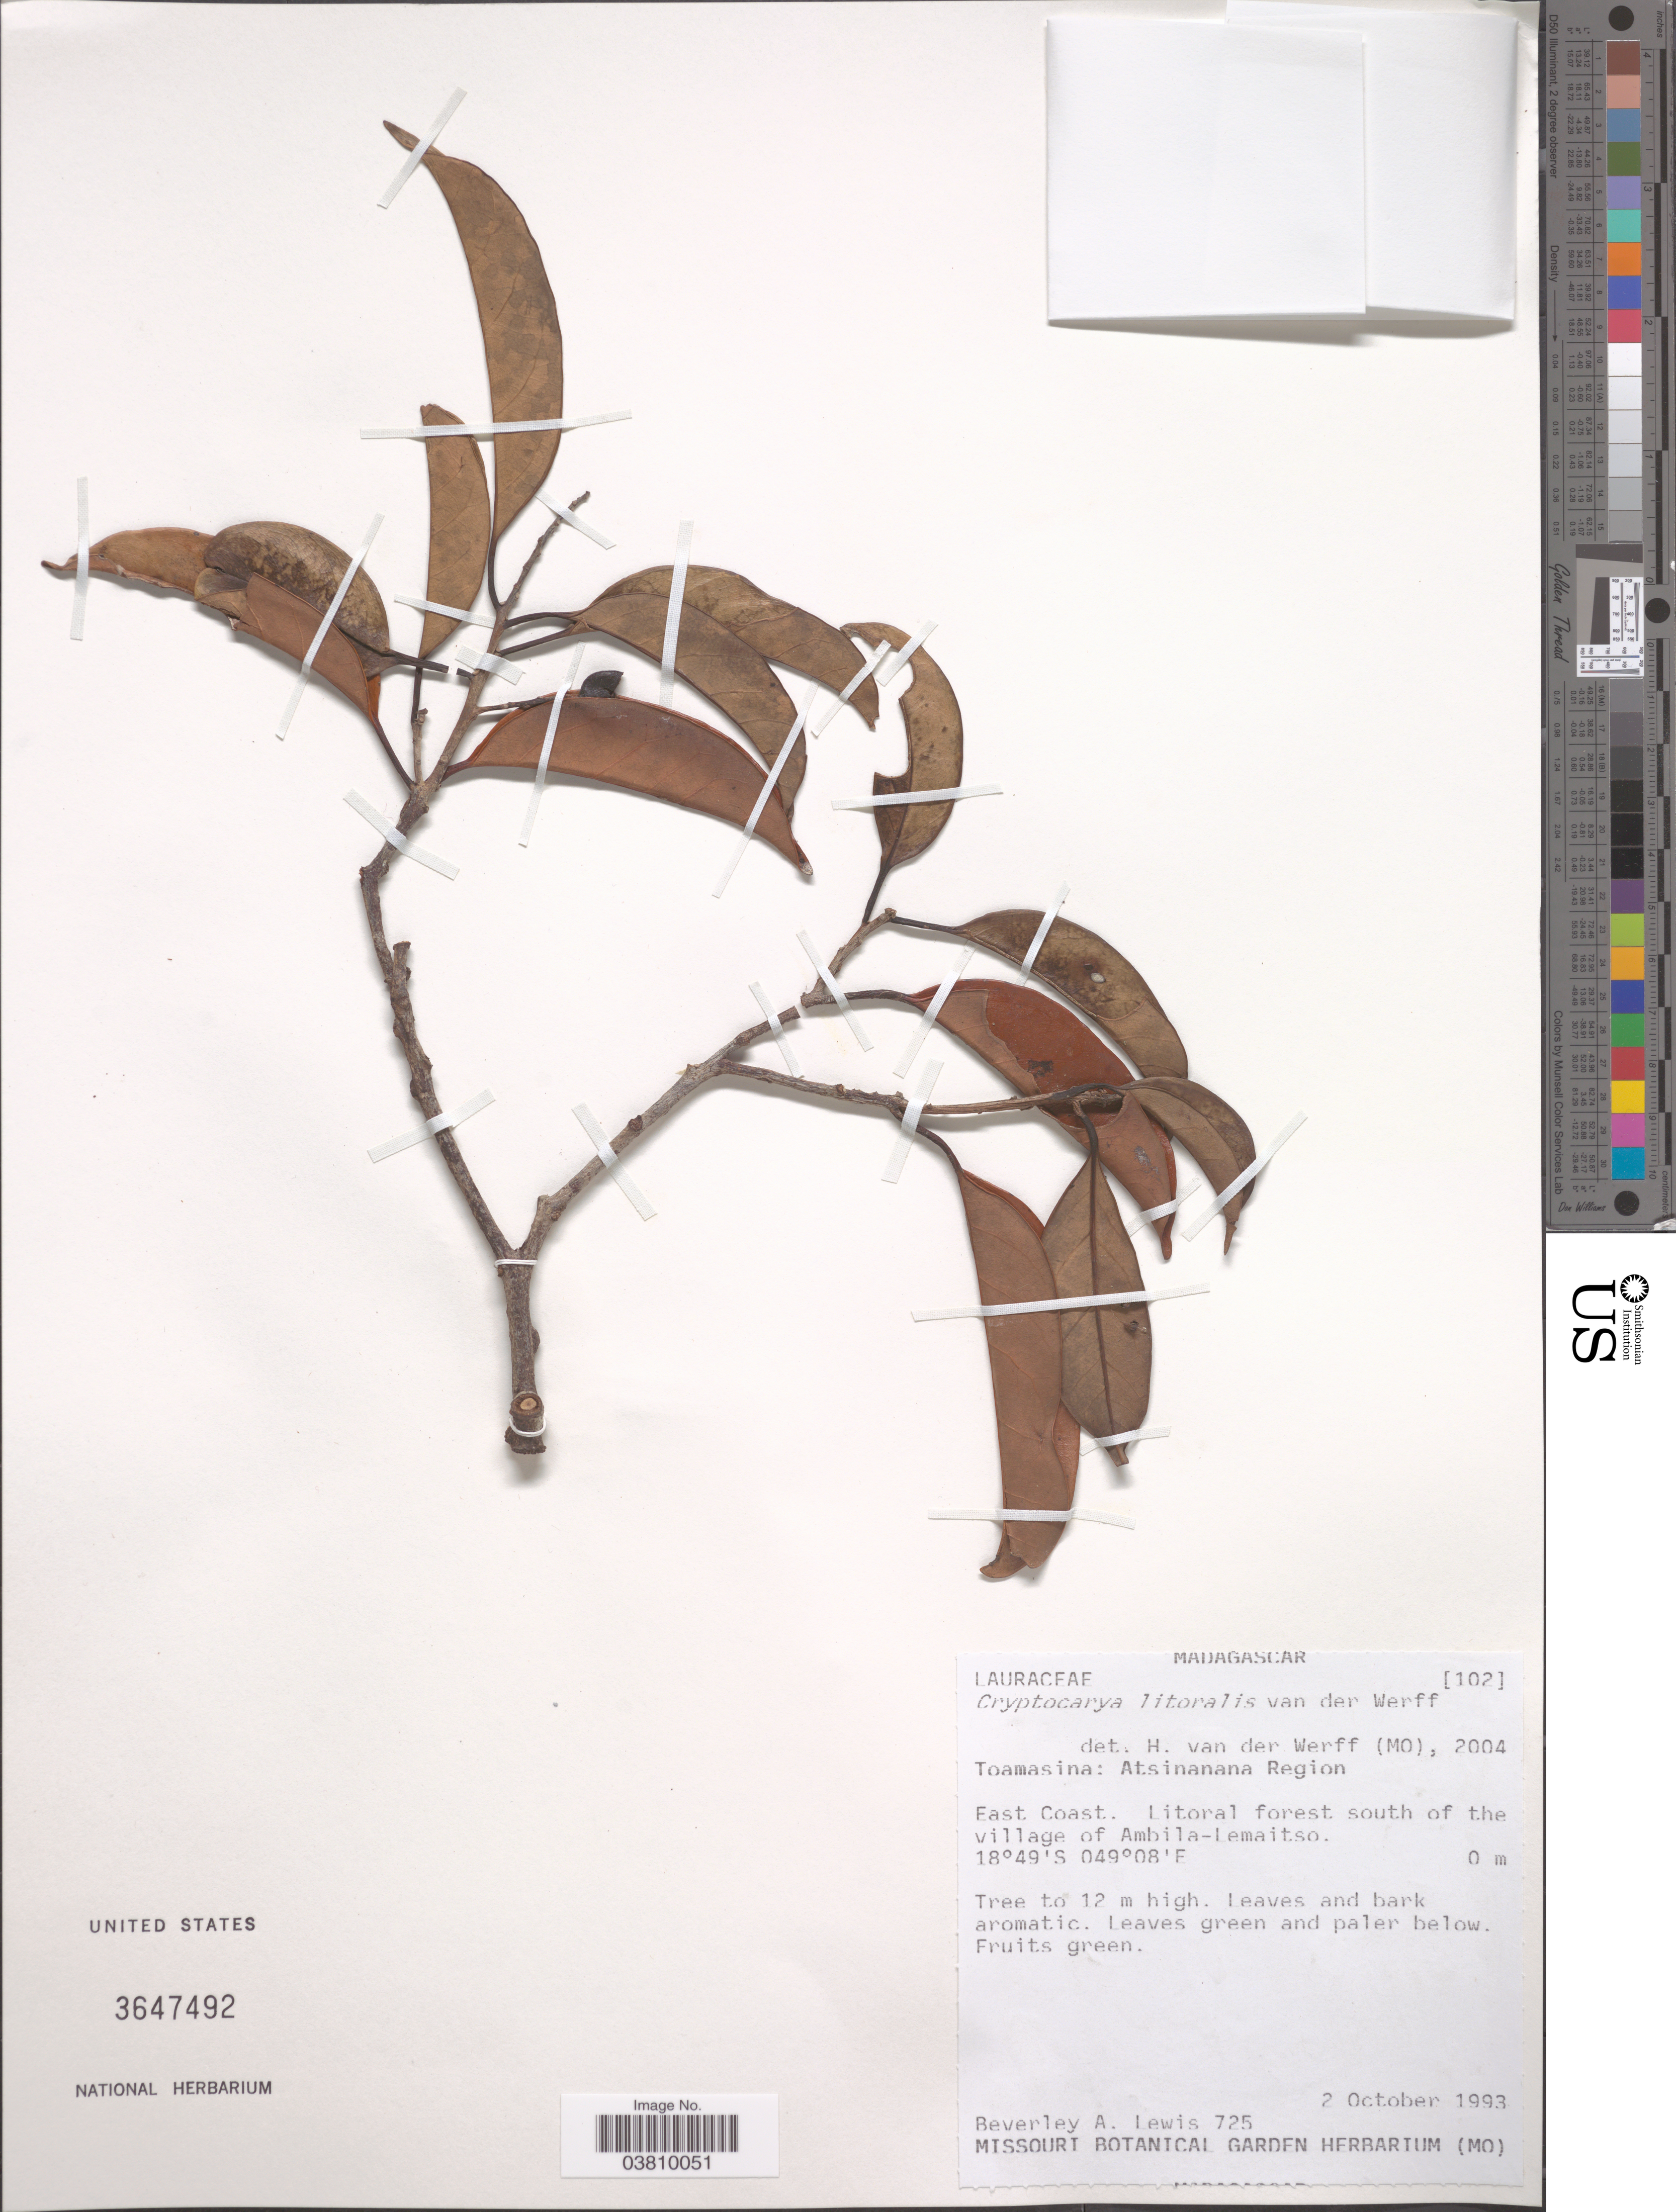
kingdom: Plantae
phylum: Tracheophyta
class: Magnoliopsida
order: Laurales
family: Lauraceae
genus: Cryptocarya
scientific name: Cryptocarya litoralis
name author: van der Werff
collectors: B. A. Lewis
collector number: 725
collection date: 1993-10-02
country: Madagascar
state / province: Atsinanana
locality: Atsinanana Region. East Coast. Litoral forest south of the village of Ambila-Lemaitso.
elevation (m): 0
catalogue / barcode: US 3647492